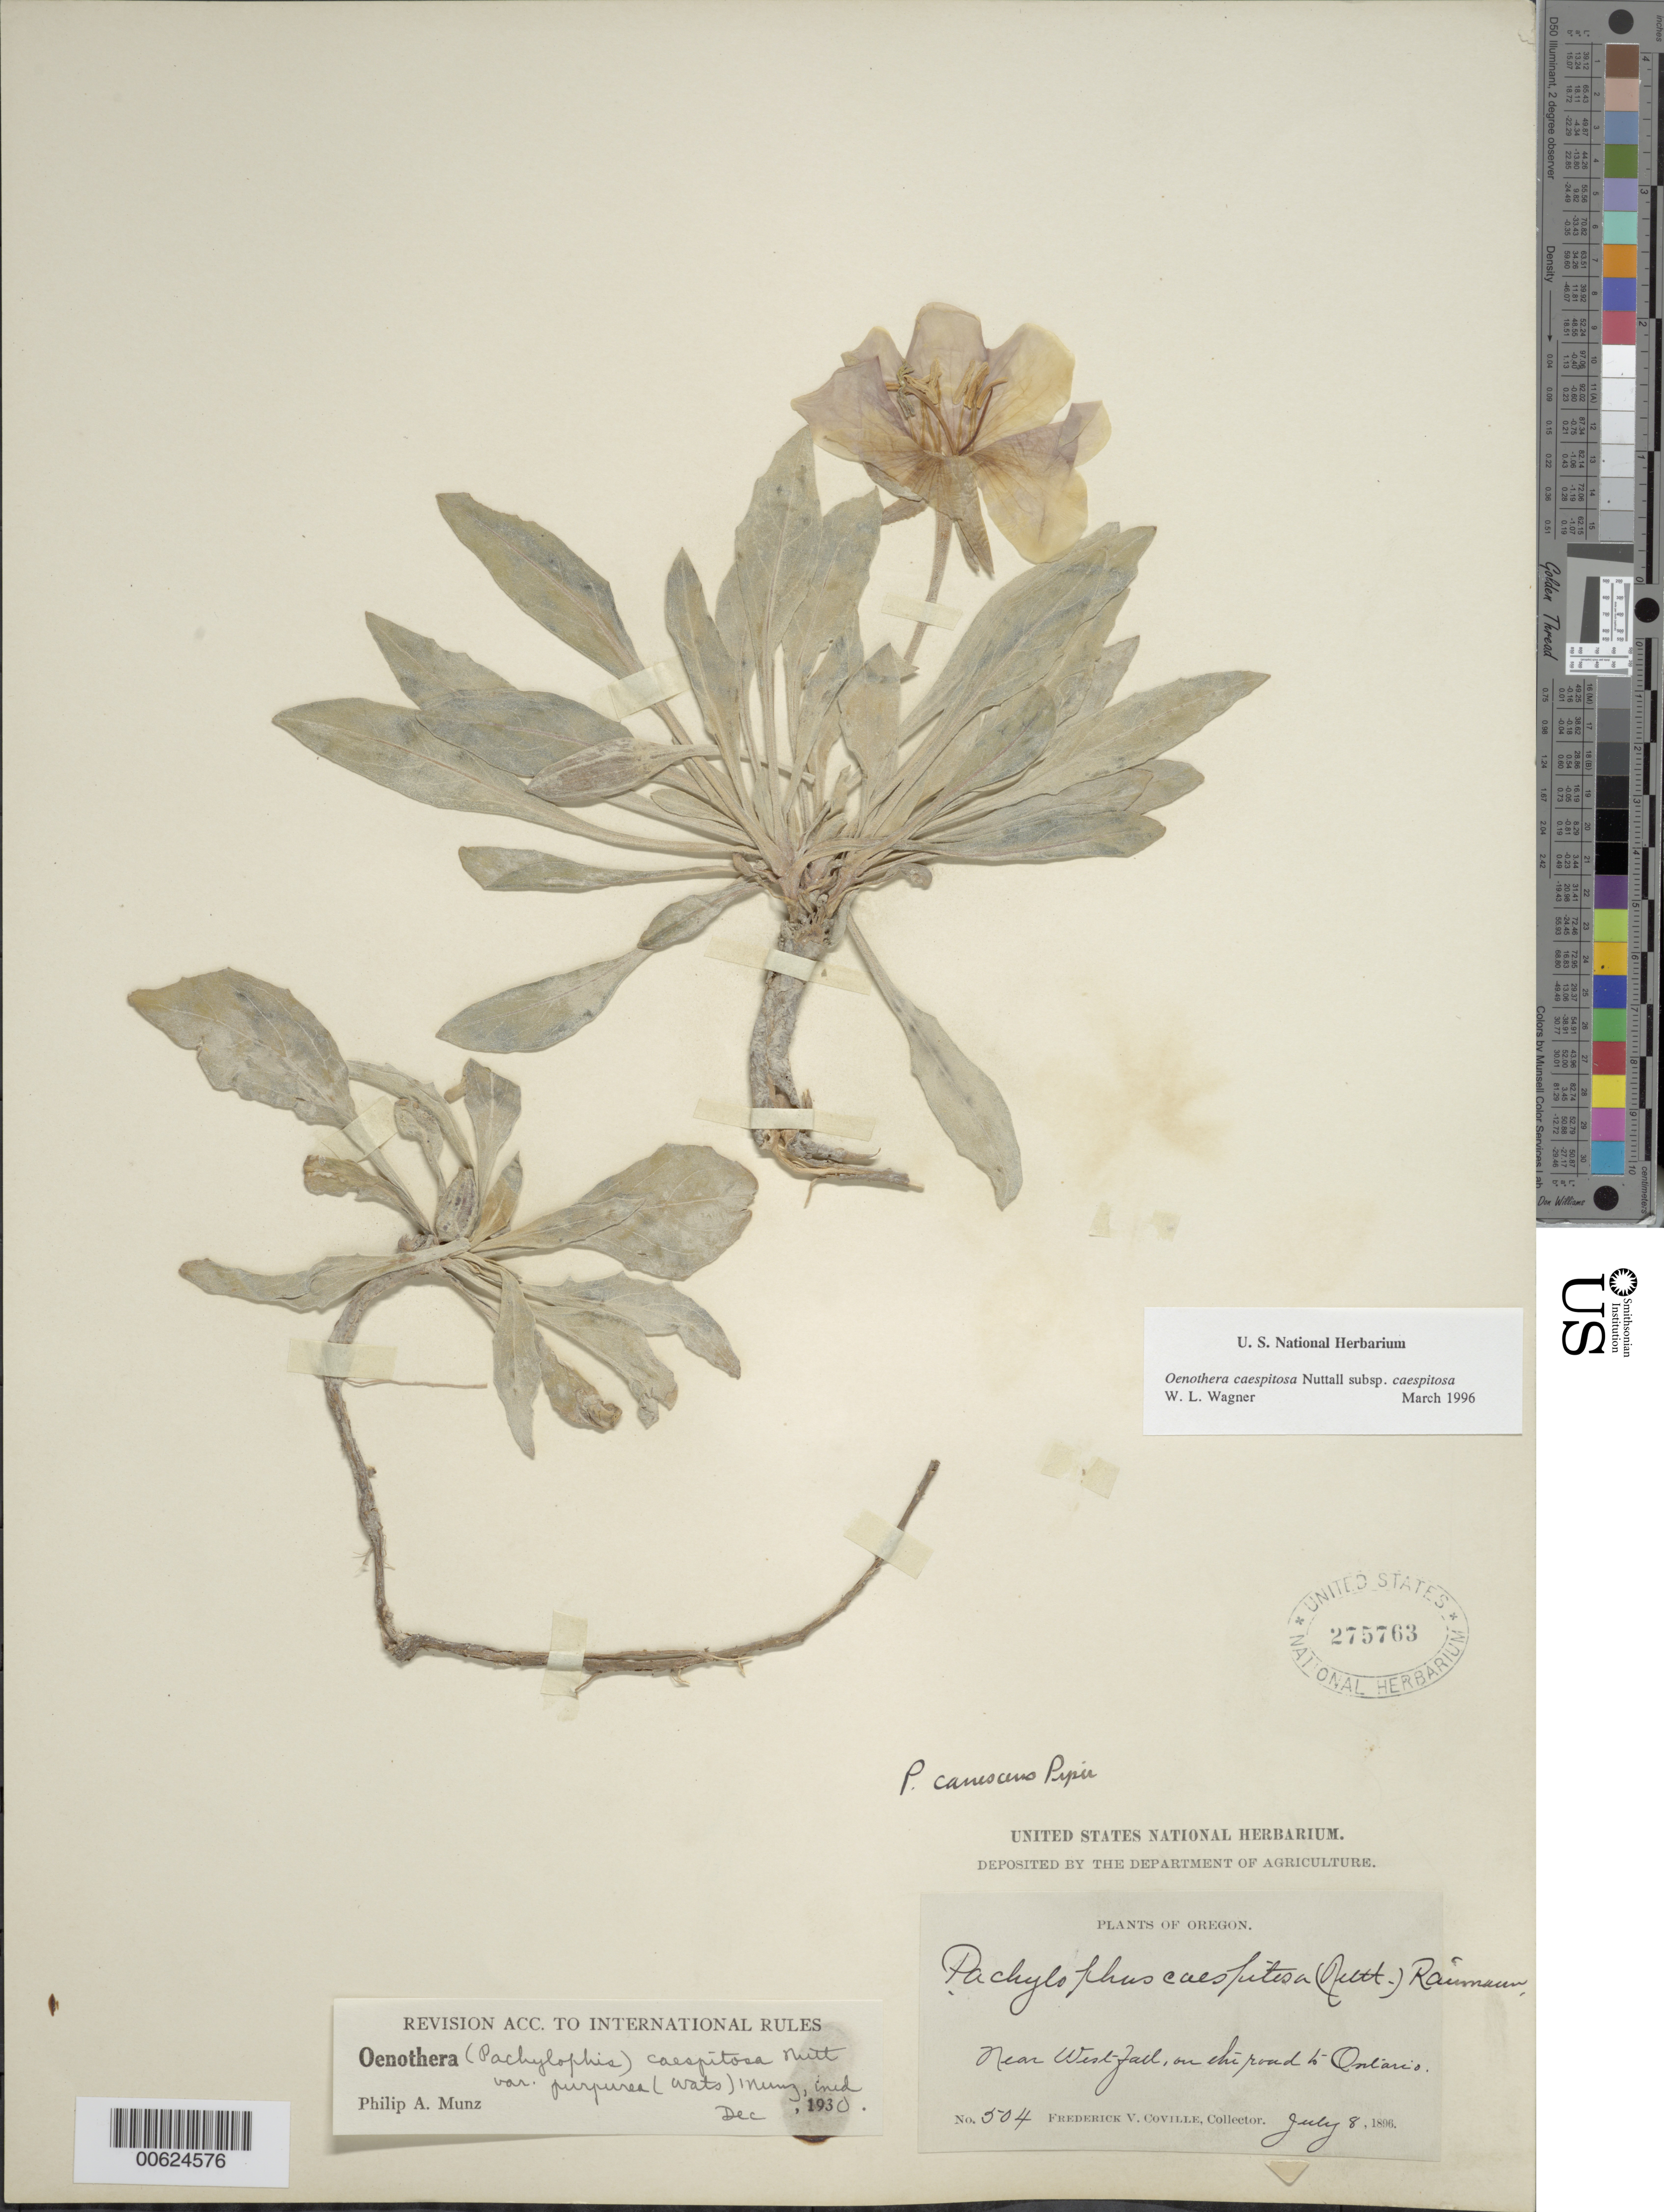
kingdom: Plantae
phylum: Tracheophyta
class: Magnoliopsida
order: Myrtales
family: Onagraceae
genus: Oenothera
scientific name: Oenothera cespitosa subsp. cespitosa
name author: Nutt.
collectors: F. V. Coville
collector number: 504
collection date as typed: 08 Jul 1896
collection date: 1896-07-08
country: United States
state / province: Oregon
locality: Near Westfall, on the road to Ontario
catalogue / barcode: US 275763